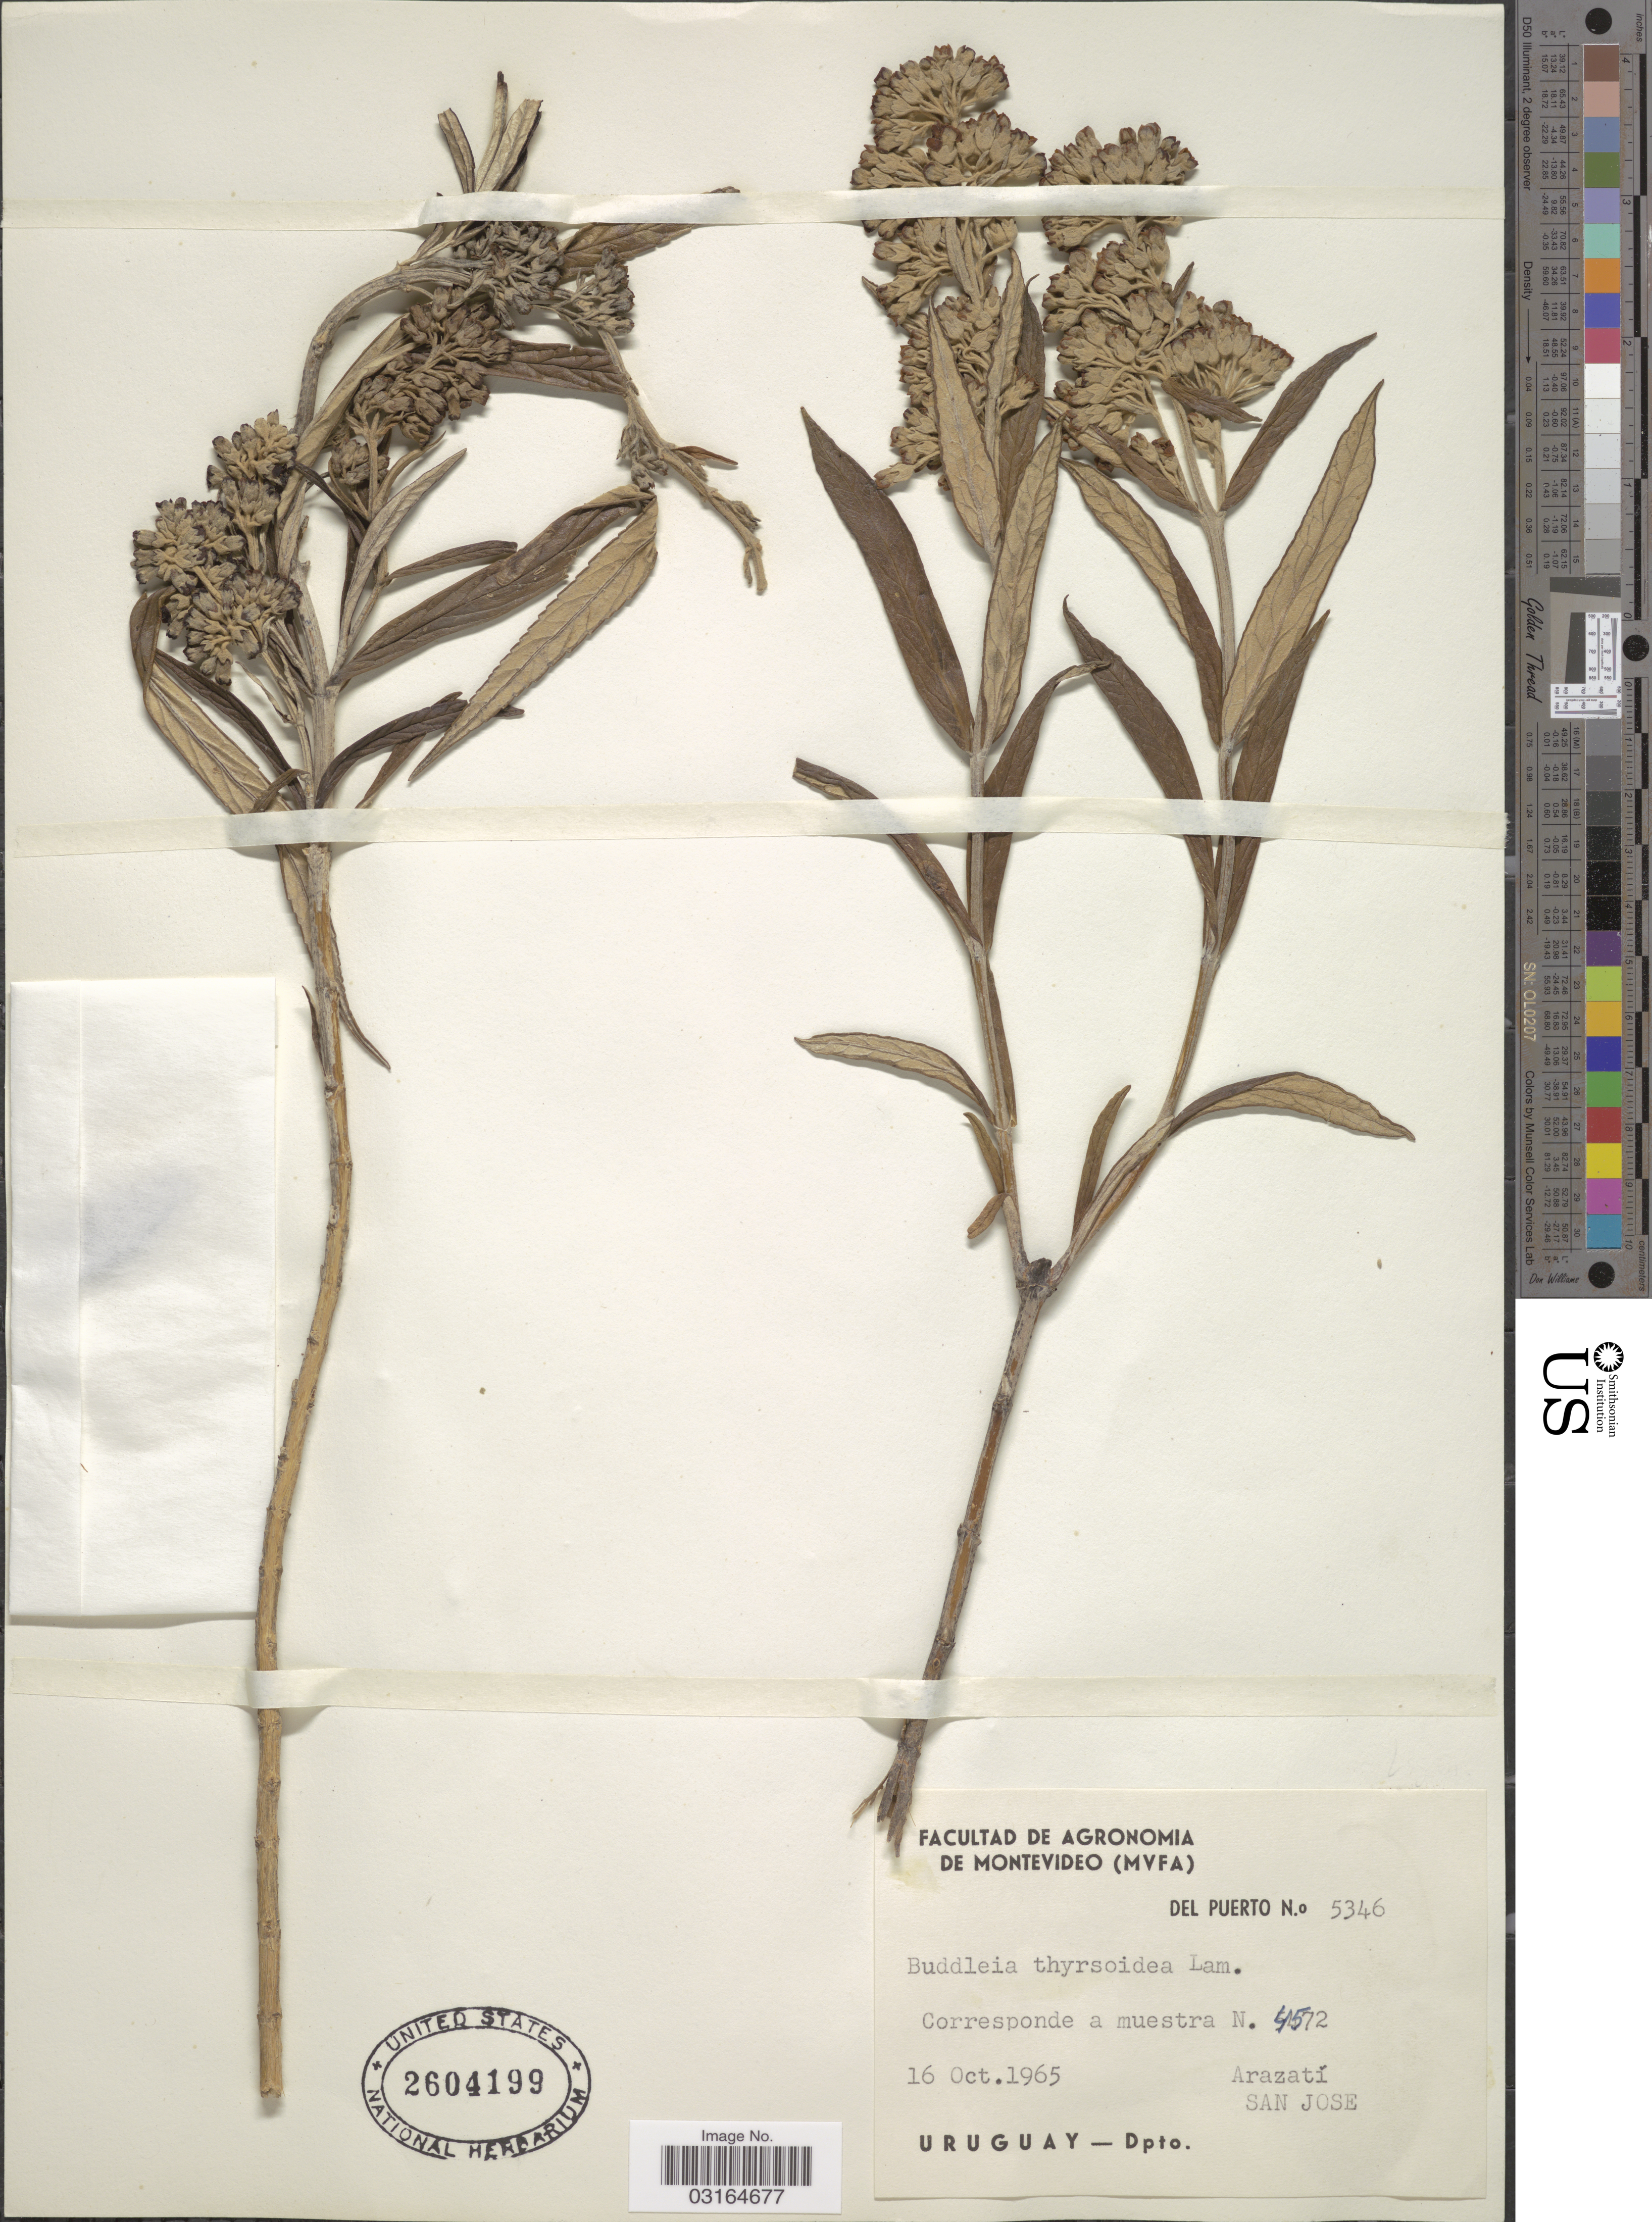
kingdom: Plantae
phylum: Tracheophyta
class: Magnoliopsida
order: Lamiales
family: Scrophulariaceae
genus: Buddleja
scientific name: Buddleja thyrsoides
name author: Lam.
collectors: Del Puerto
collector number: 5346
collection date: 1965-10-16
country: Uruguay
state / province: San Jose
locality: Arazatí. San Jose.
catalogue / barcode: US 2604199